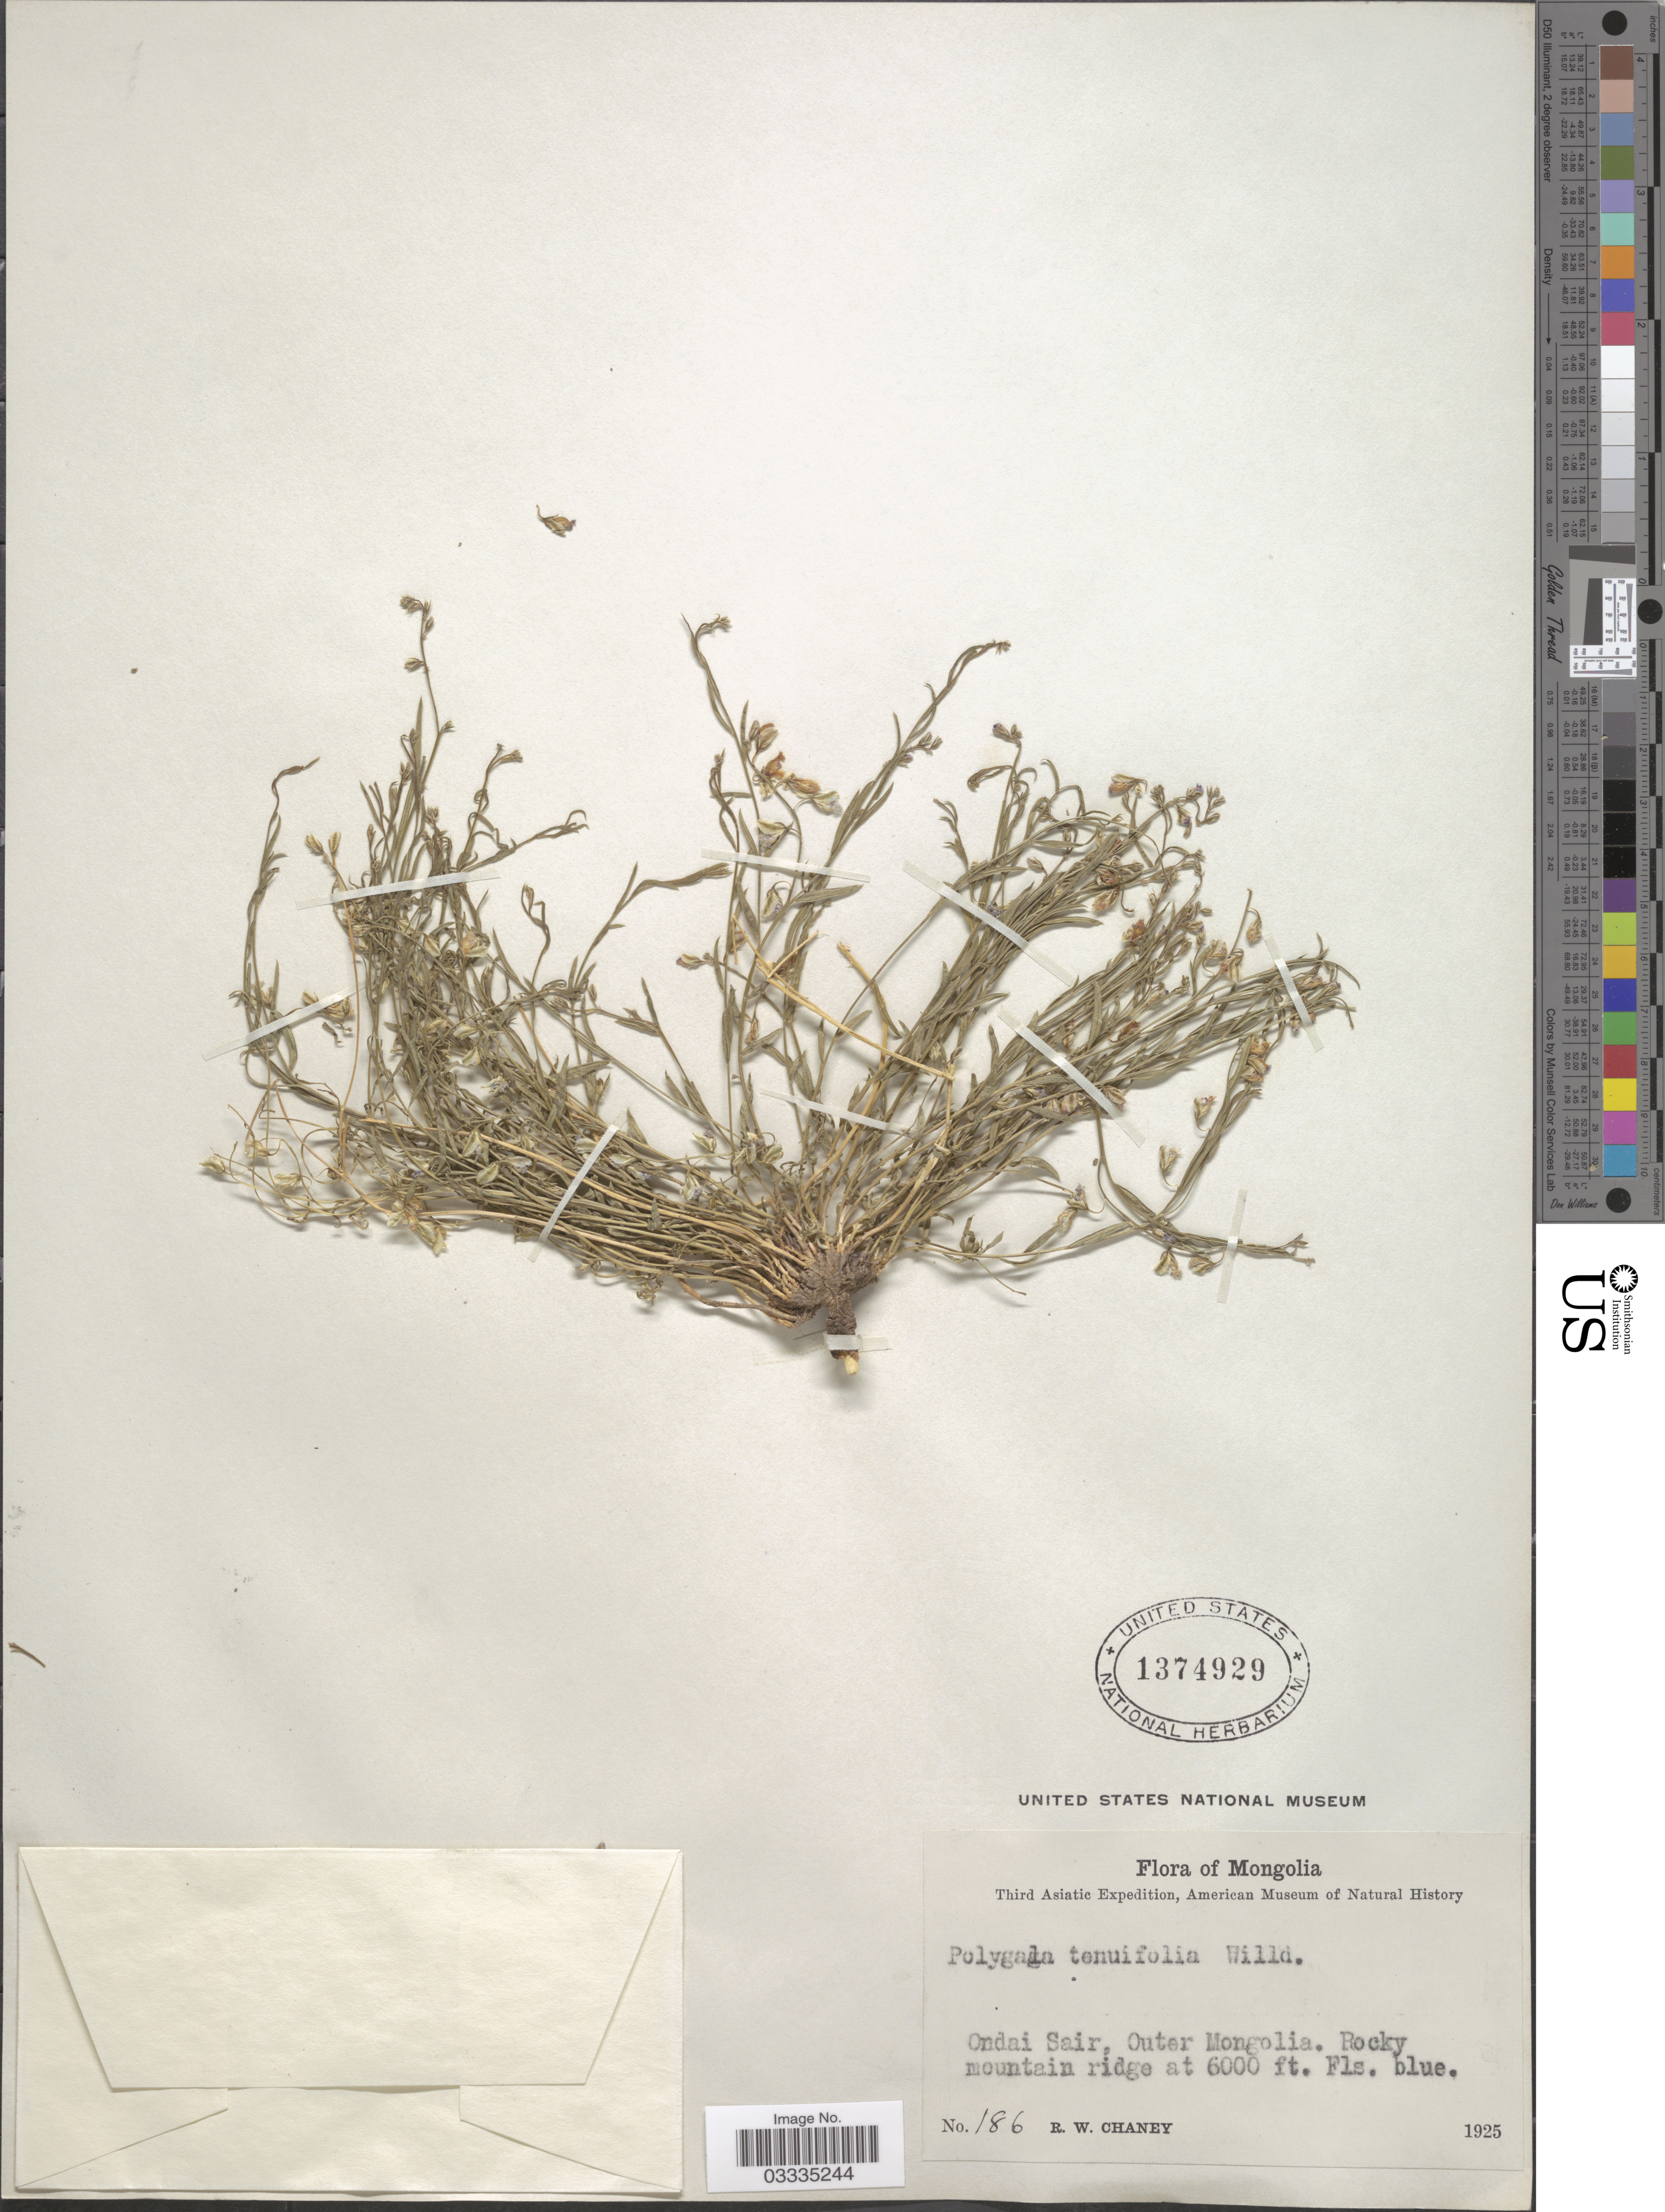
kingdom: Plantae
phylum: Tracheophyta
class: Magnoliopsida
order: Fabales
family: Polygalaceae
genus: Polygala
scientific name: Polygala tenuifolia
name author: Willd.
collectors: R. Chaney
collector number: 186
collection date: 1925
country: Mongolia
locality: Ondai Sair, Outer Mongolia. Rocky mountain ridge.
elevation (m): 1829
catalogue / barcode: US 1374929